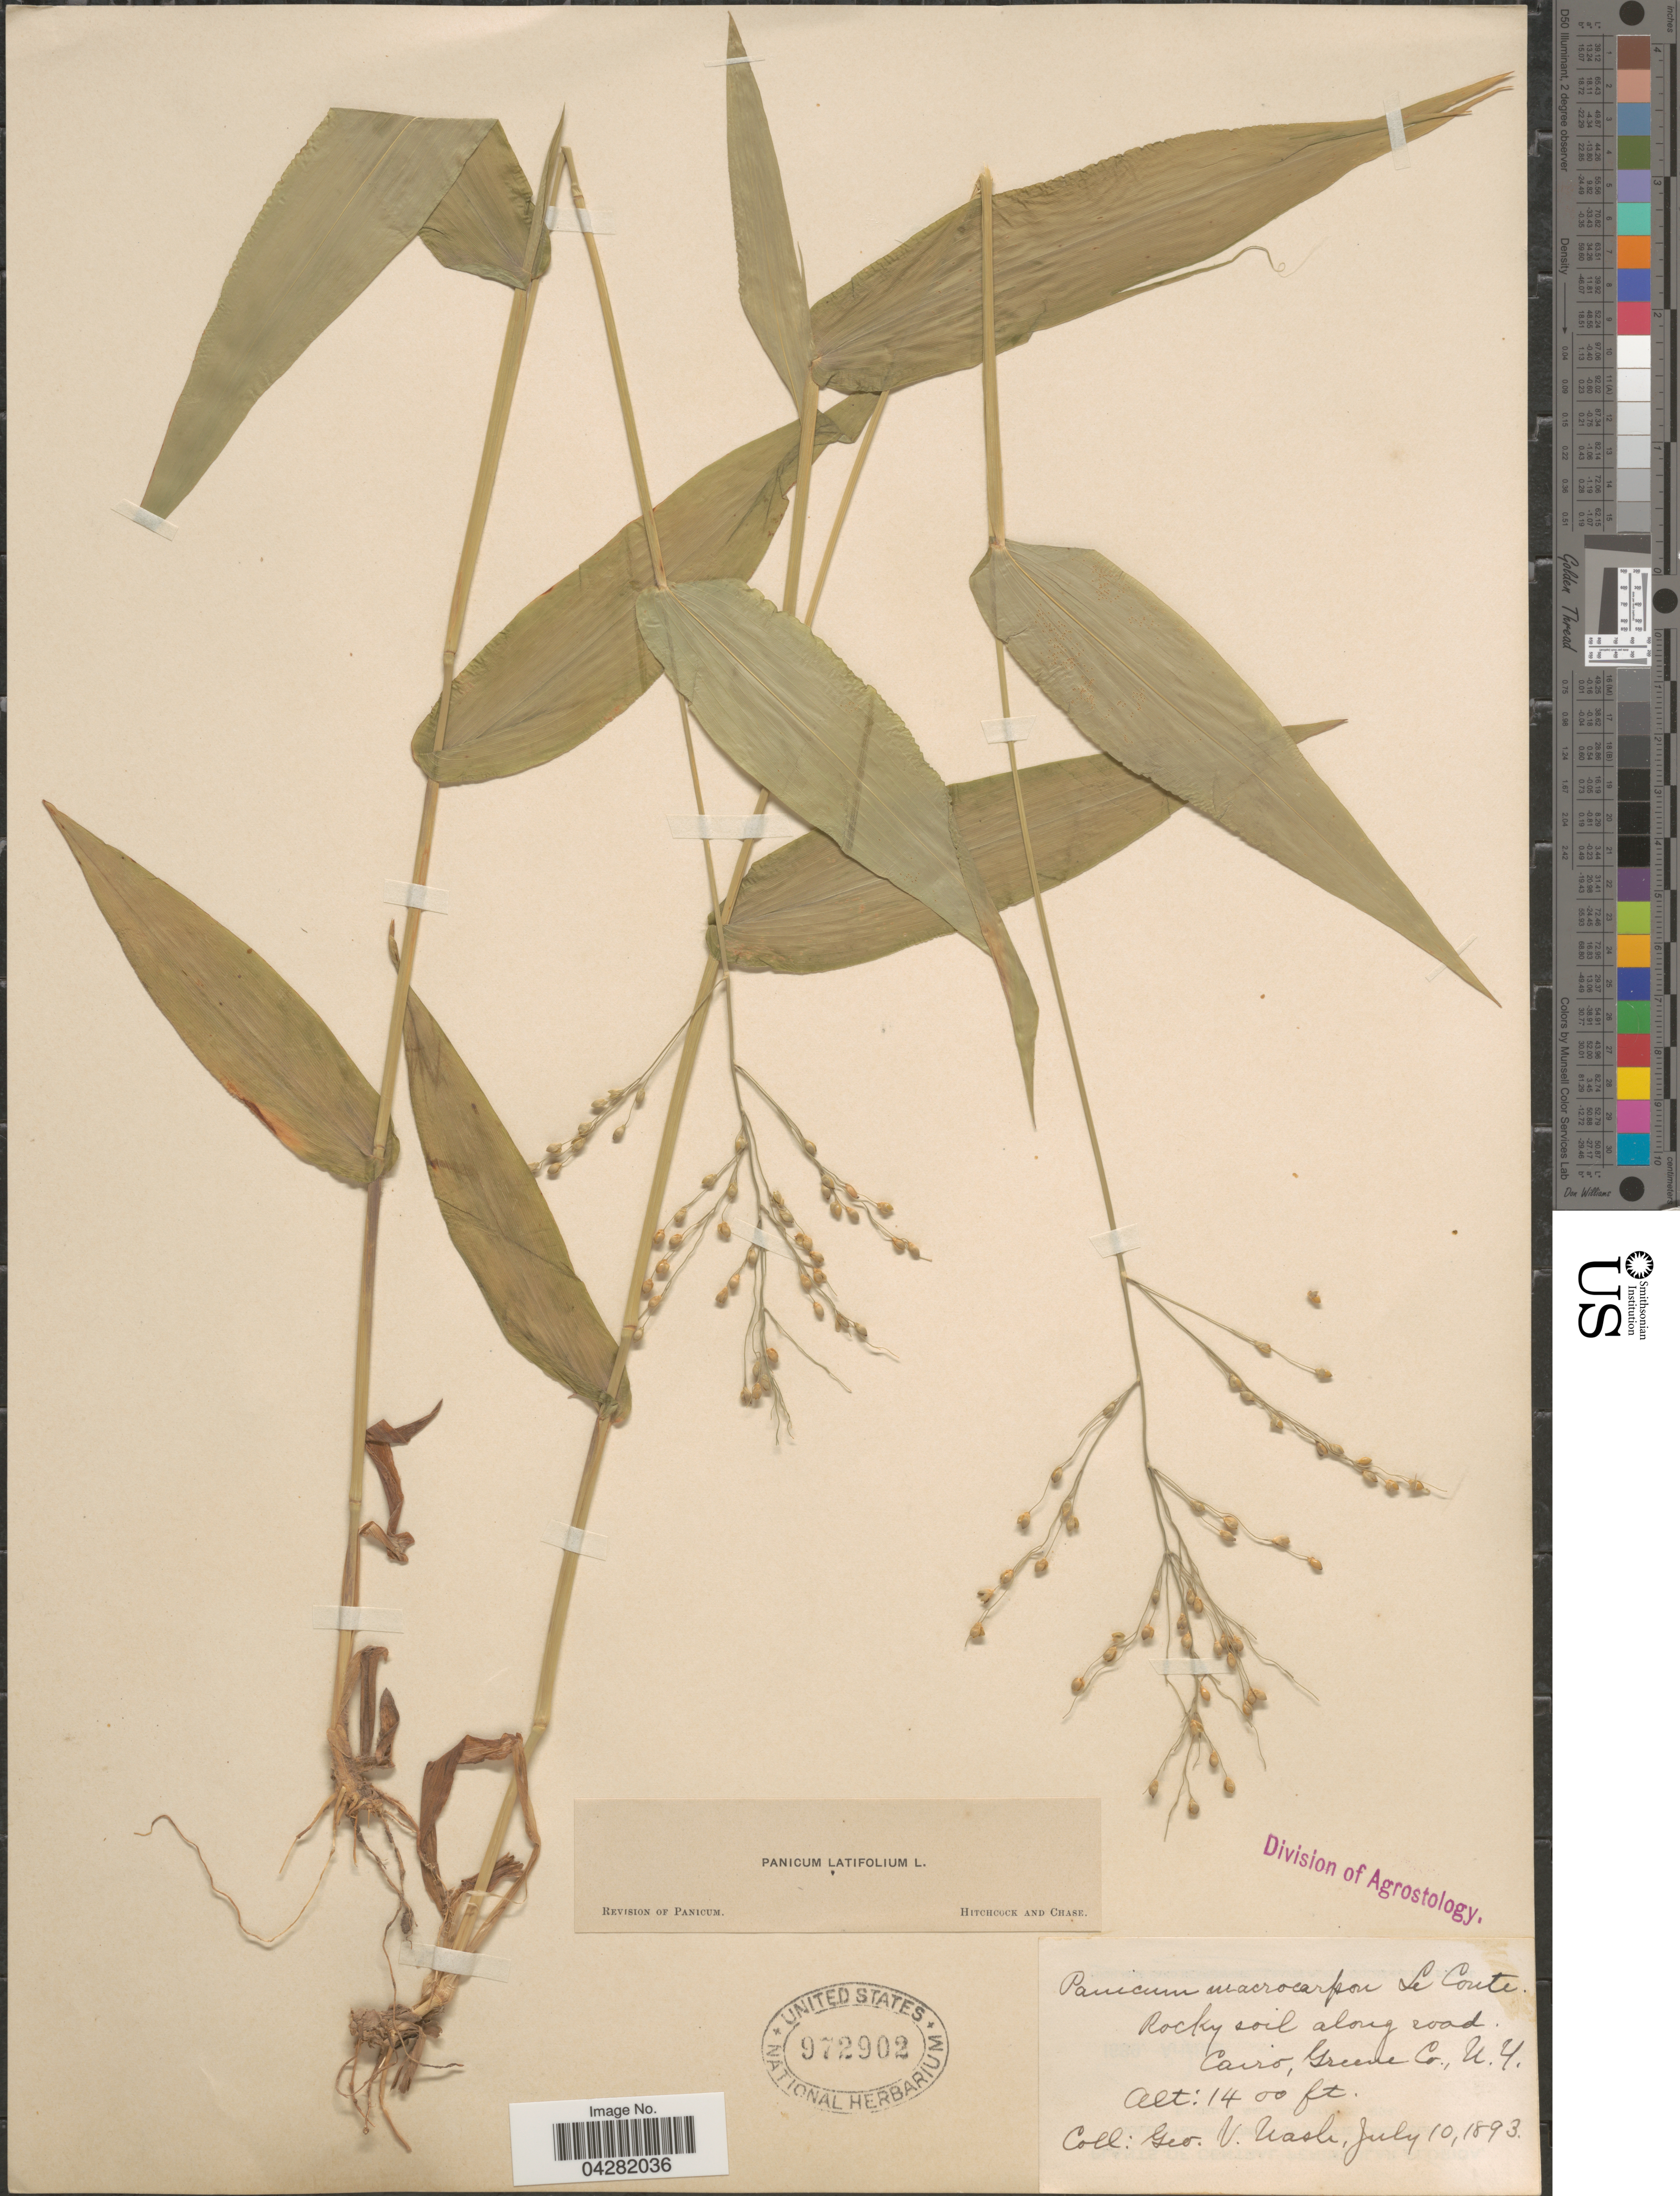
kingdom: Plantae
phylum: Tracheophyta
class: Liliopsida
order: Poales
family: Poaceae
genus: Dichanthelium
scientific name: Dichanthelium latifolium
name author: (L.) Harvill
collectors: G. V. Nash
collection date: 1893-07-10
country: United States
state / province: New York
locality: Along road. Cairo, Greene Co.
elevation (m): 427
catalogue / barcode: US 972902